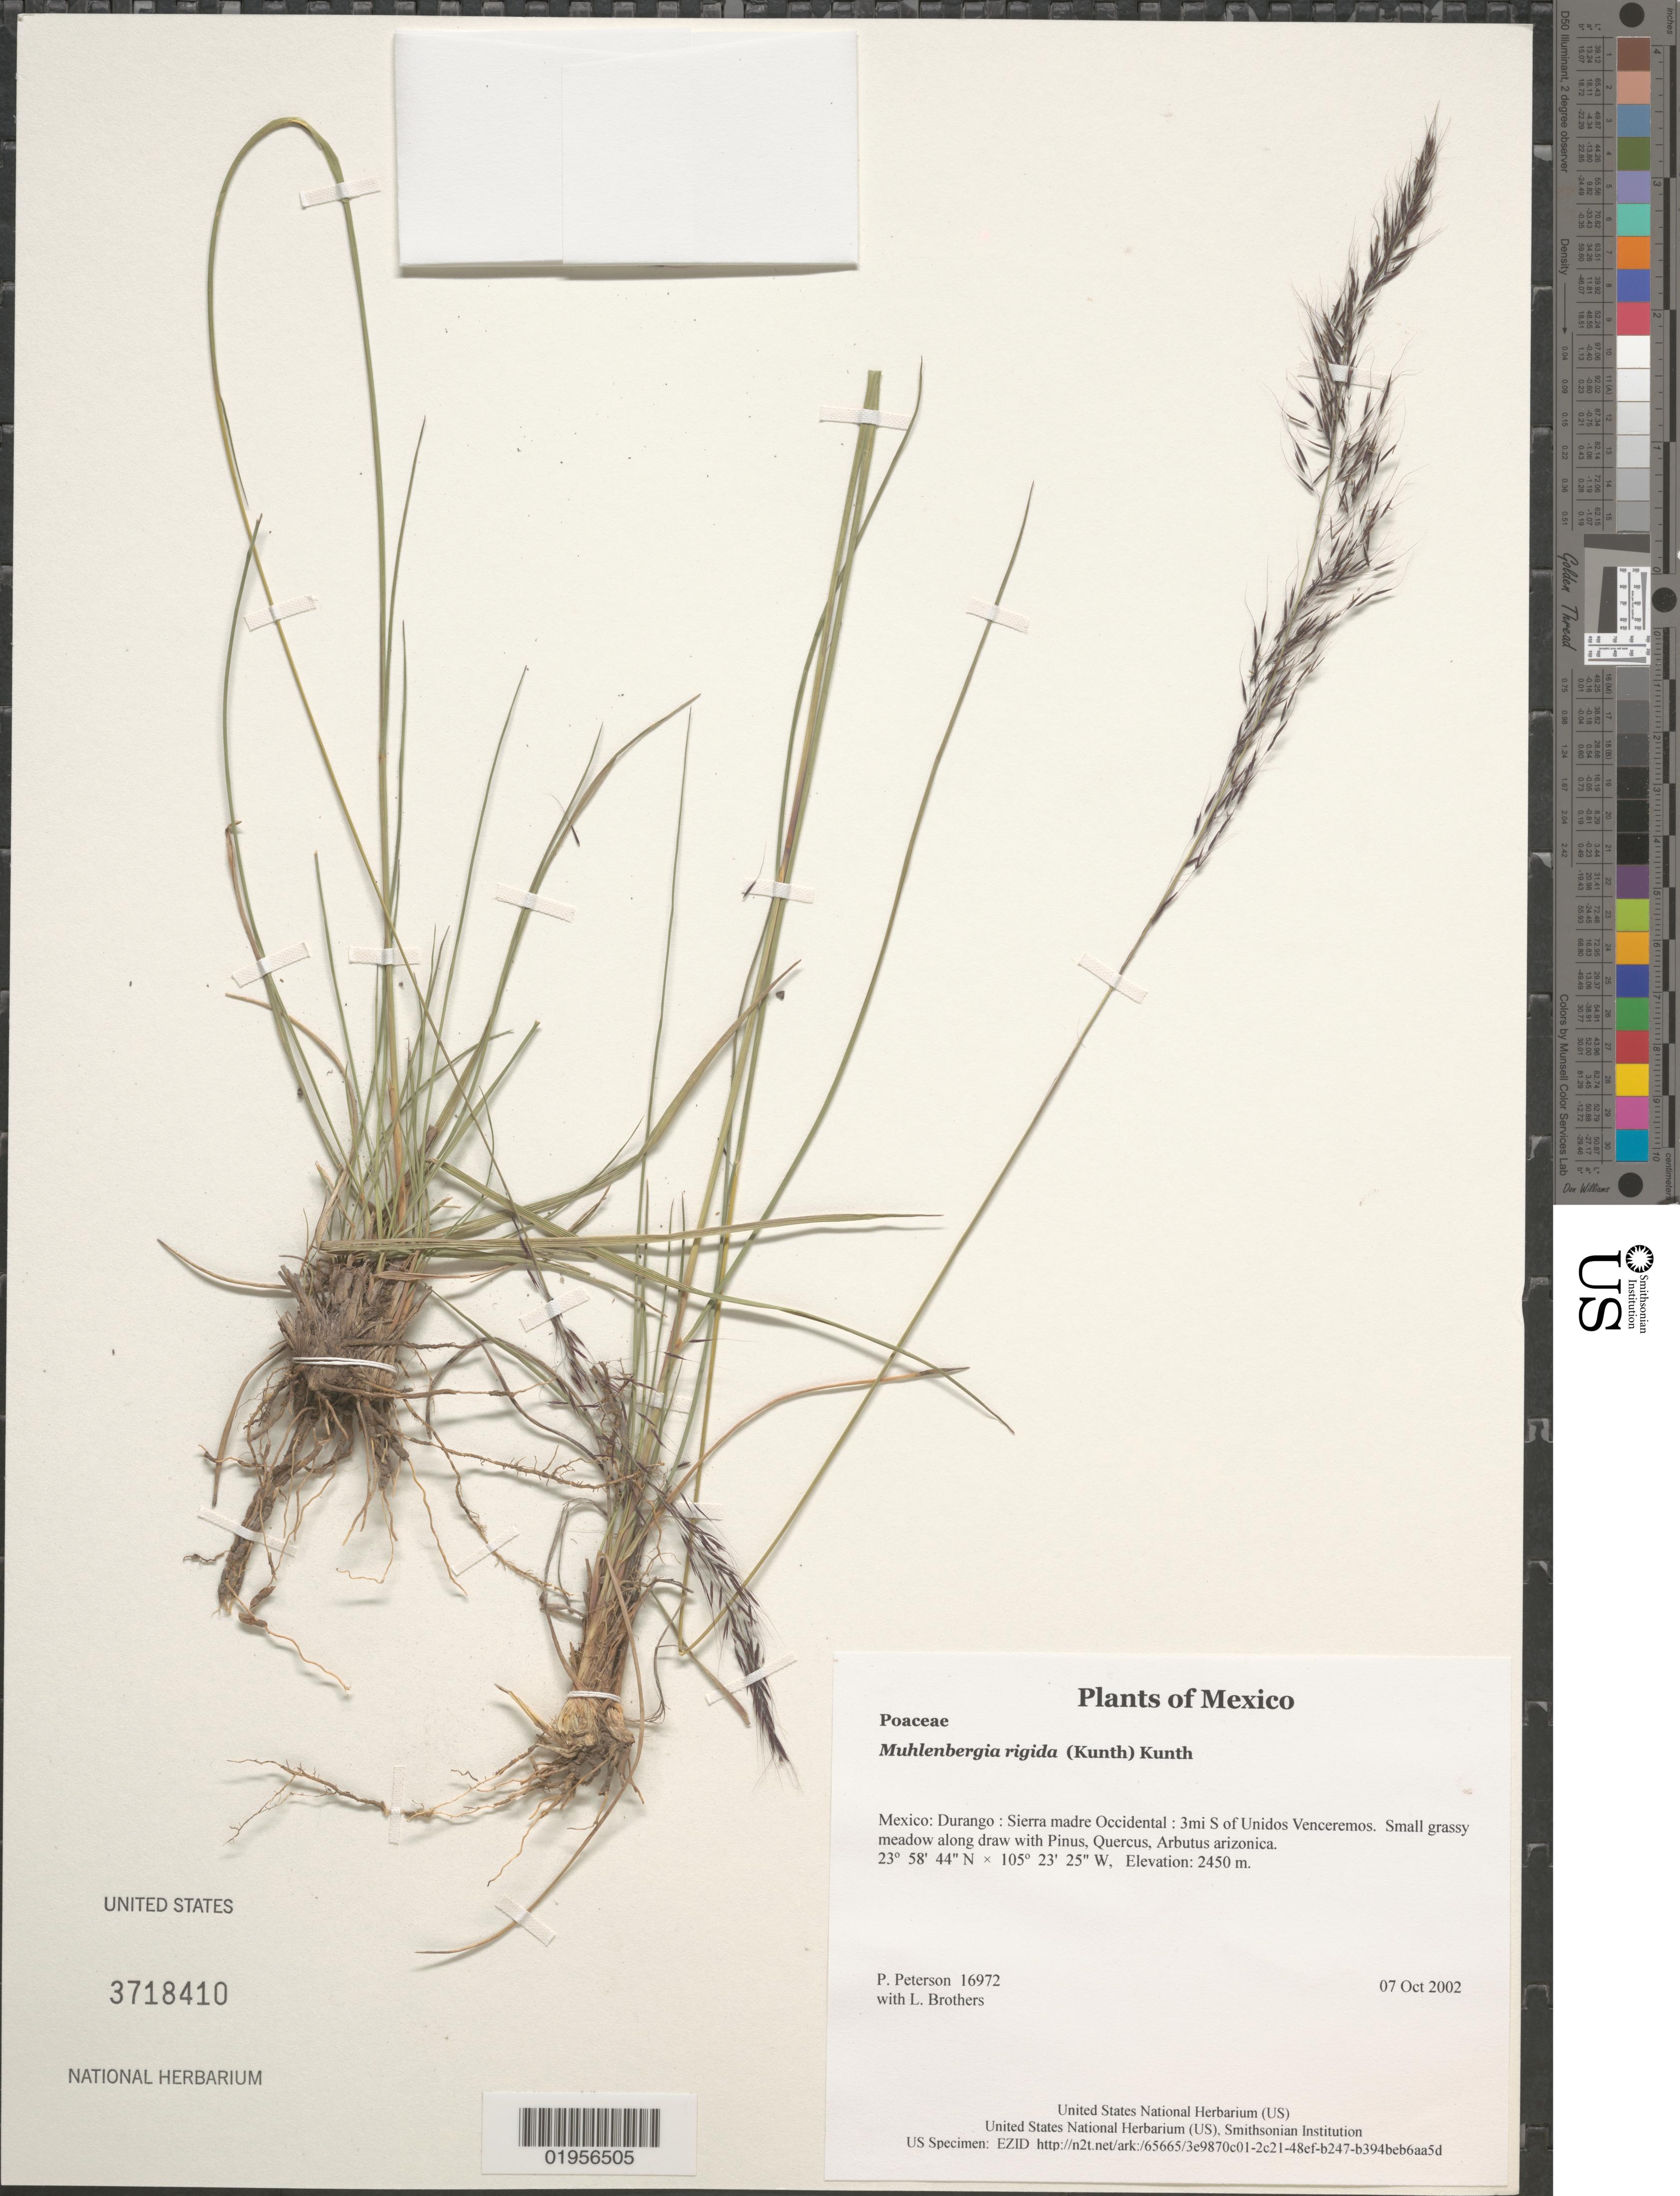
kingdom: Plantae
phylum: Tracheophyta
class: Liliopsida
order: Poales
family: Poaceae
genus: Muhlenbergia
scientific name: Muhlenbergia rigida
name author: (Kunth) Kunth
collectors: P. M. Peterson & L. E. Brothers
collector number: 16972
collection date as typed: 07 Oct 2002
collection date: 2002-10-07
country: Mexico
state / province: Durango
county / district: Sierra madre Occidental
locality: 3mi S of Unidos Venceremos. Small grassy meadow along draw with Pinus, Quercus, Arbutus arizonica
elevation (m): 2450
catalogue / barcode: US 3718410